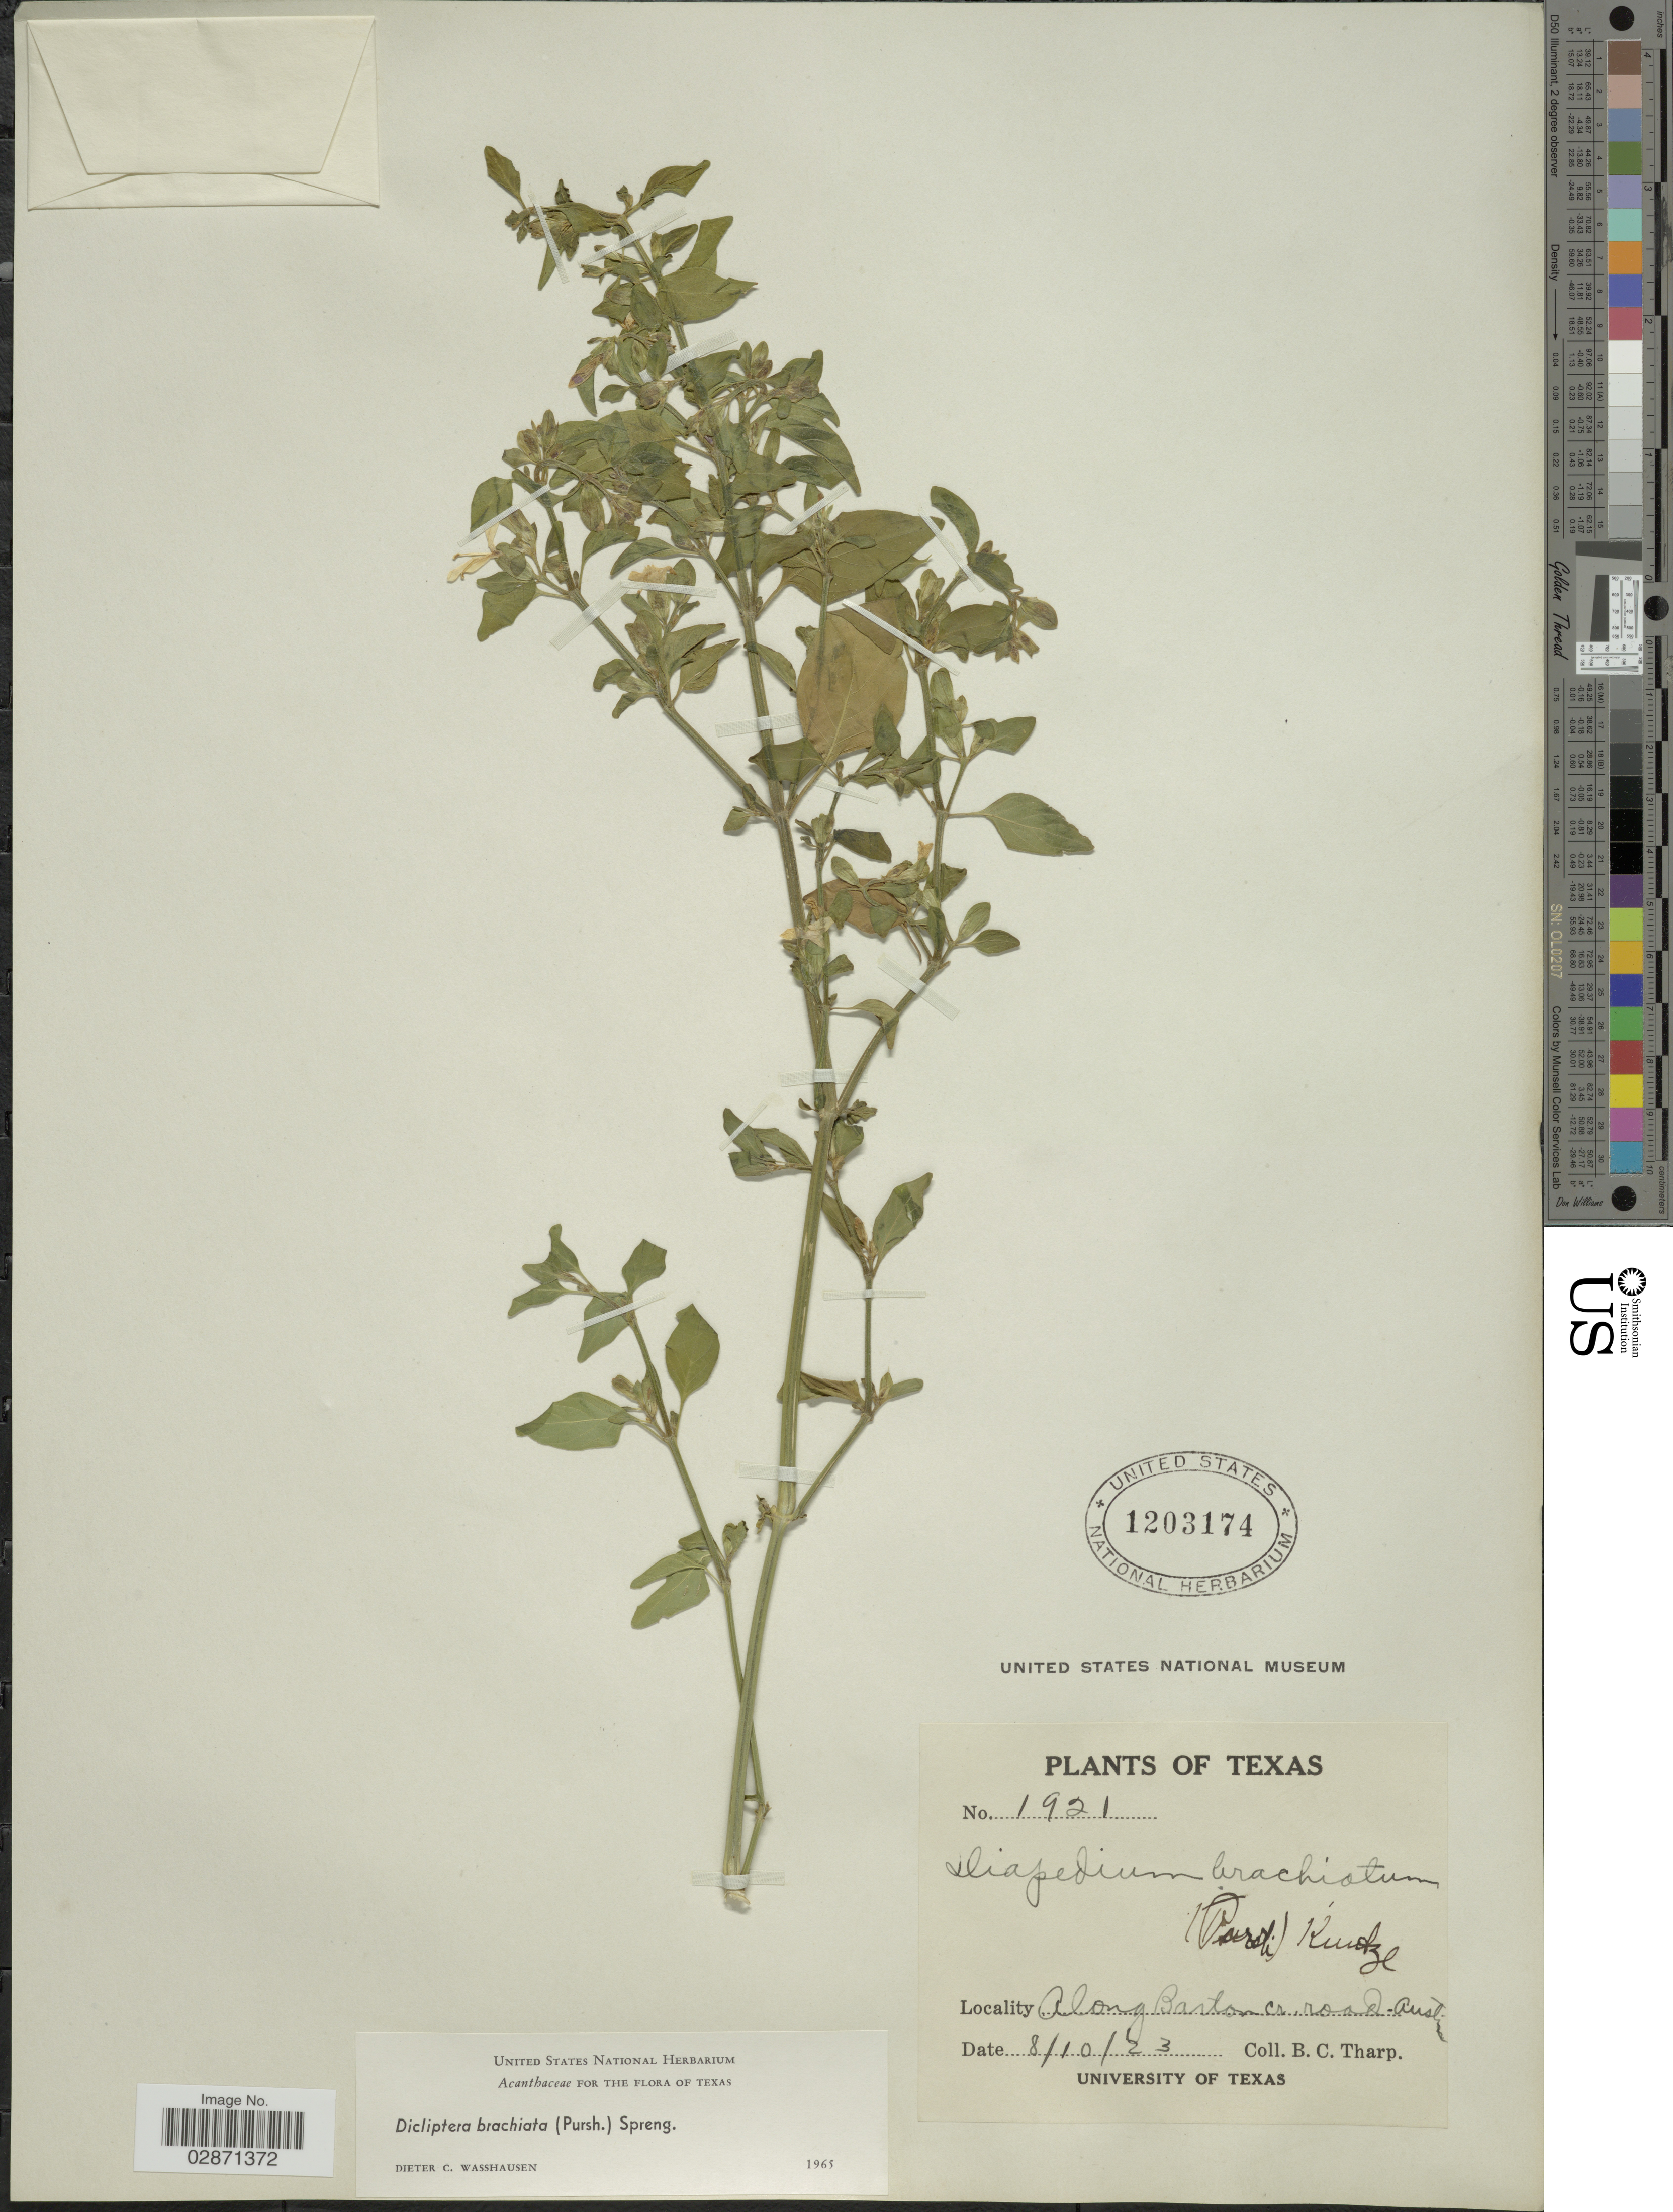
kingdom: Plantae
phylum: Tracheophyta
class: Magnoliopsida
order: Lamiales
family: Acanthaceae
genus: Dicliptera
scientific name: Dicliptera brachiata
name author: (Pursh) Spreng.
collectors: B. C. Tharp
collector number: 1921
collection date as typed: Transcribed d/m/y: 10/8/23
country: United States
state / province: Texas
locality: Along Barton cr. road. Austin.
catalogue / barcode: US 1203174